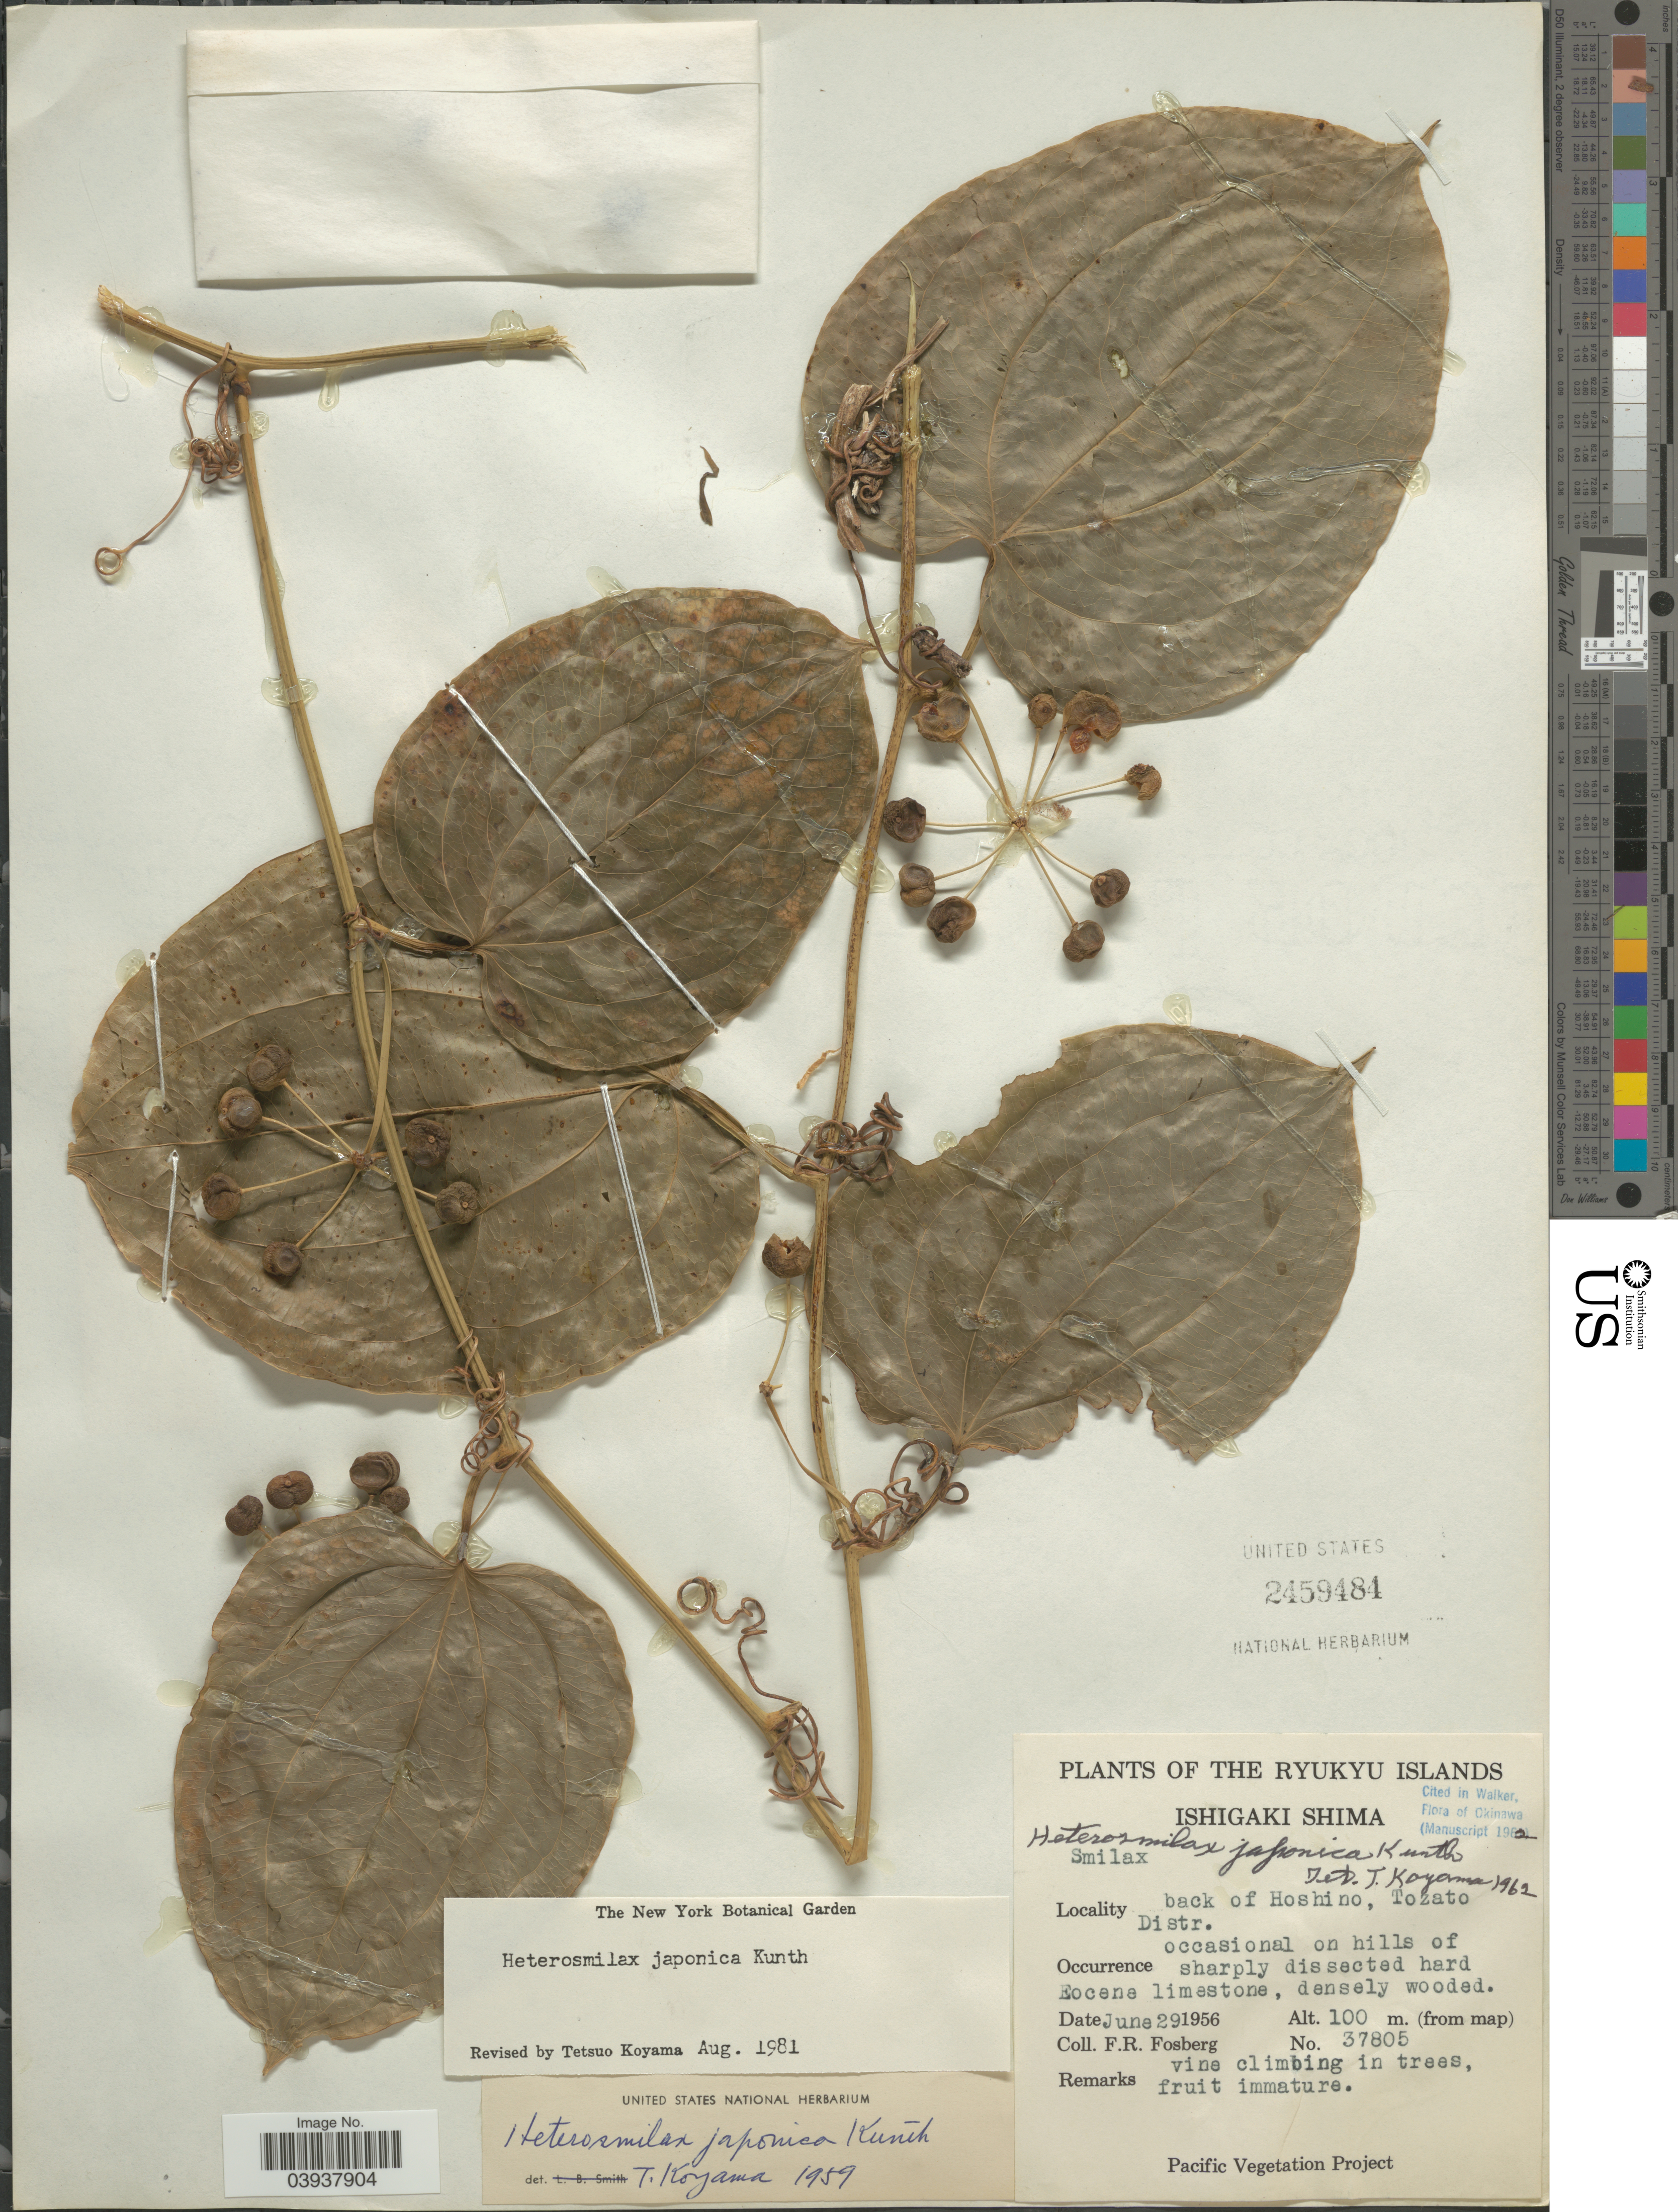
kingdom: Plantae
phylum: Tracheophyta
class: Liliopsida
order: Liliales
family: Smilacaceae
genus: Heterosmilax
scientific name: Heterosmilax japonica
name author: Kunth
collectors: F. R. Fosberg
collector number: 37805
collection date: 1956-06-29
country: Japan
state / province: Okinawa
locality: Ryukyu Islands. Ishigaki Shima. Back of Hoshino, Tozato Distr.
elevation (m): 100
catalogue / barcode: US 3459484